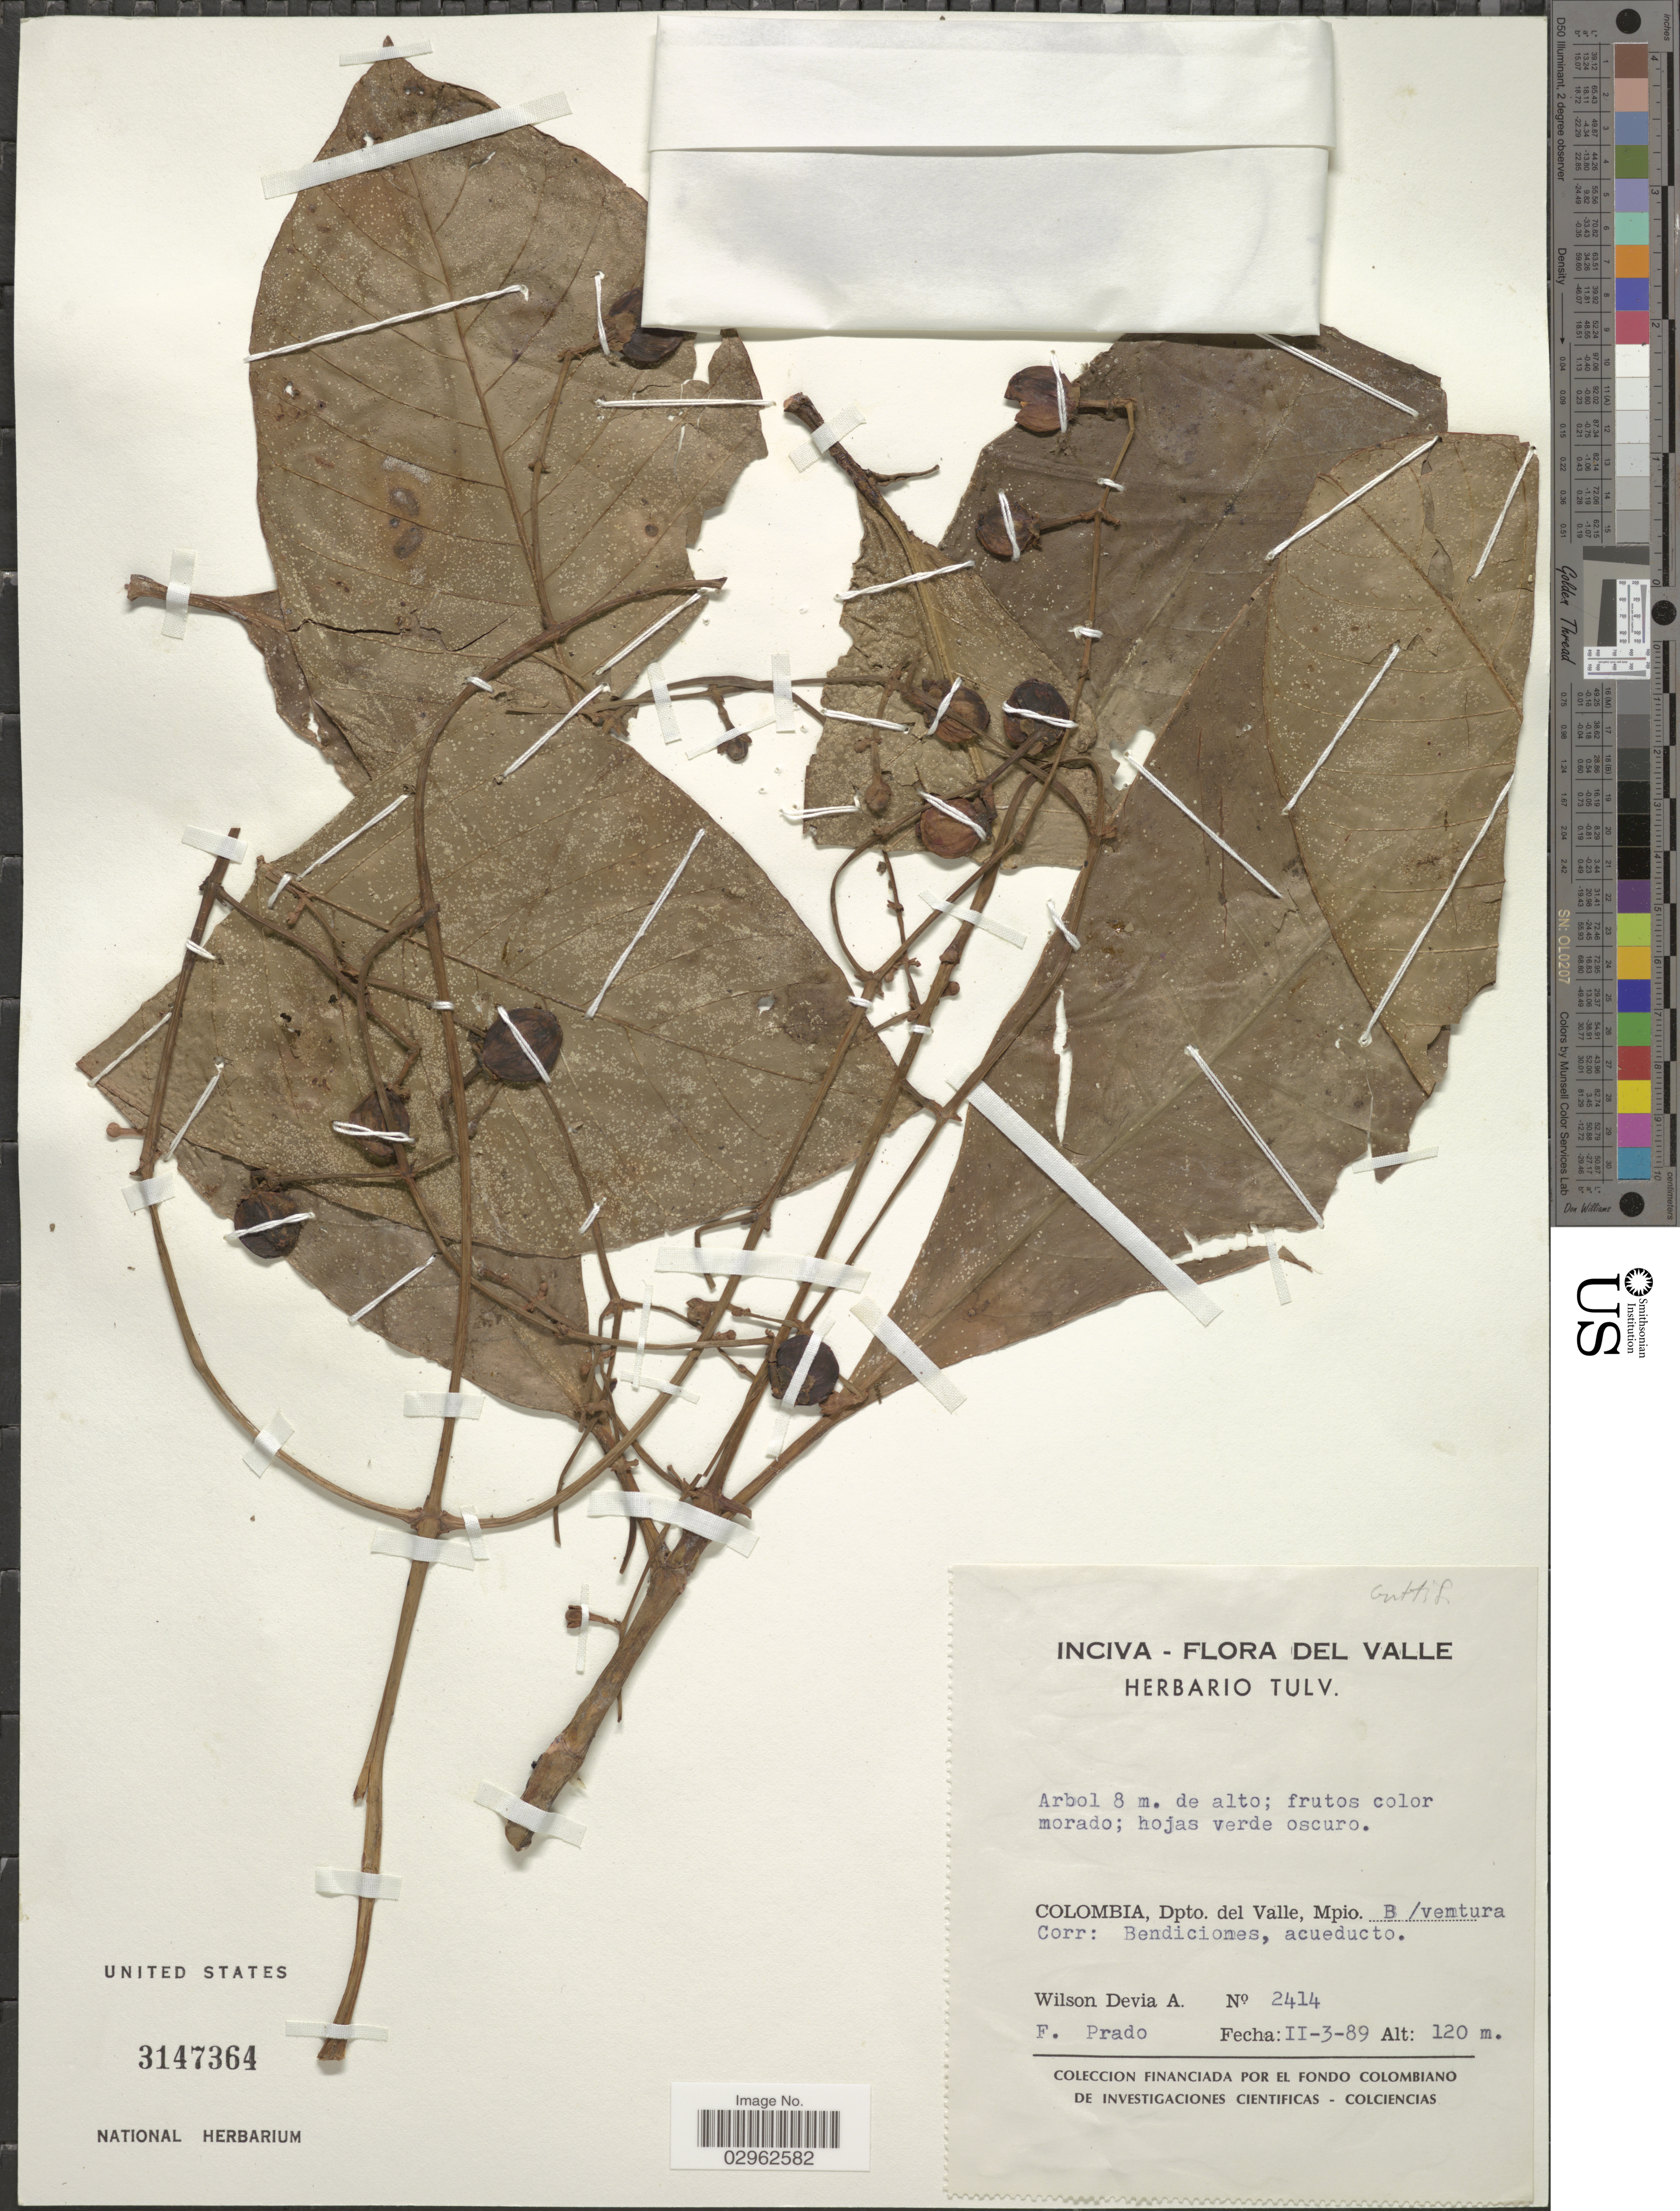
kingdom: Plantae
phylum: Tracheophyta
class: Magnoliopsida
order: Malpighiales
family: Clusiaceae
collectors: W. Devia A. & F. Prado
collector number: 2414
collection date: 1989-02-03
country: Colombia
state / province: Valle del Cauca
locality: Dpto. del Valle, Mpio. B/ventura, Corr: Bendiciones, acueducto.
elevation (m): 120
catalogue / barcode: US 3147364